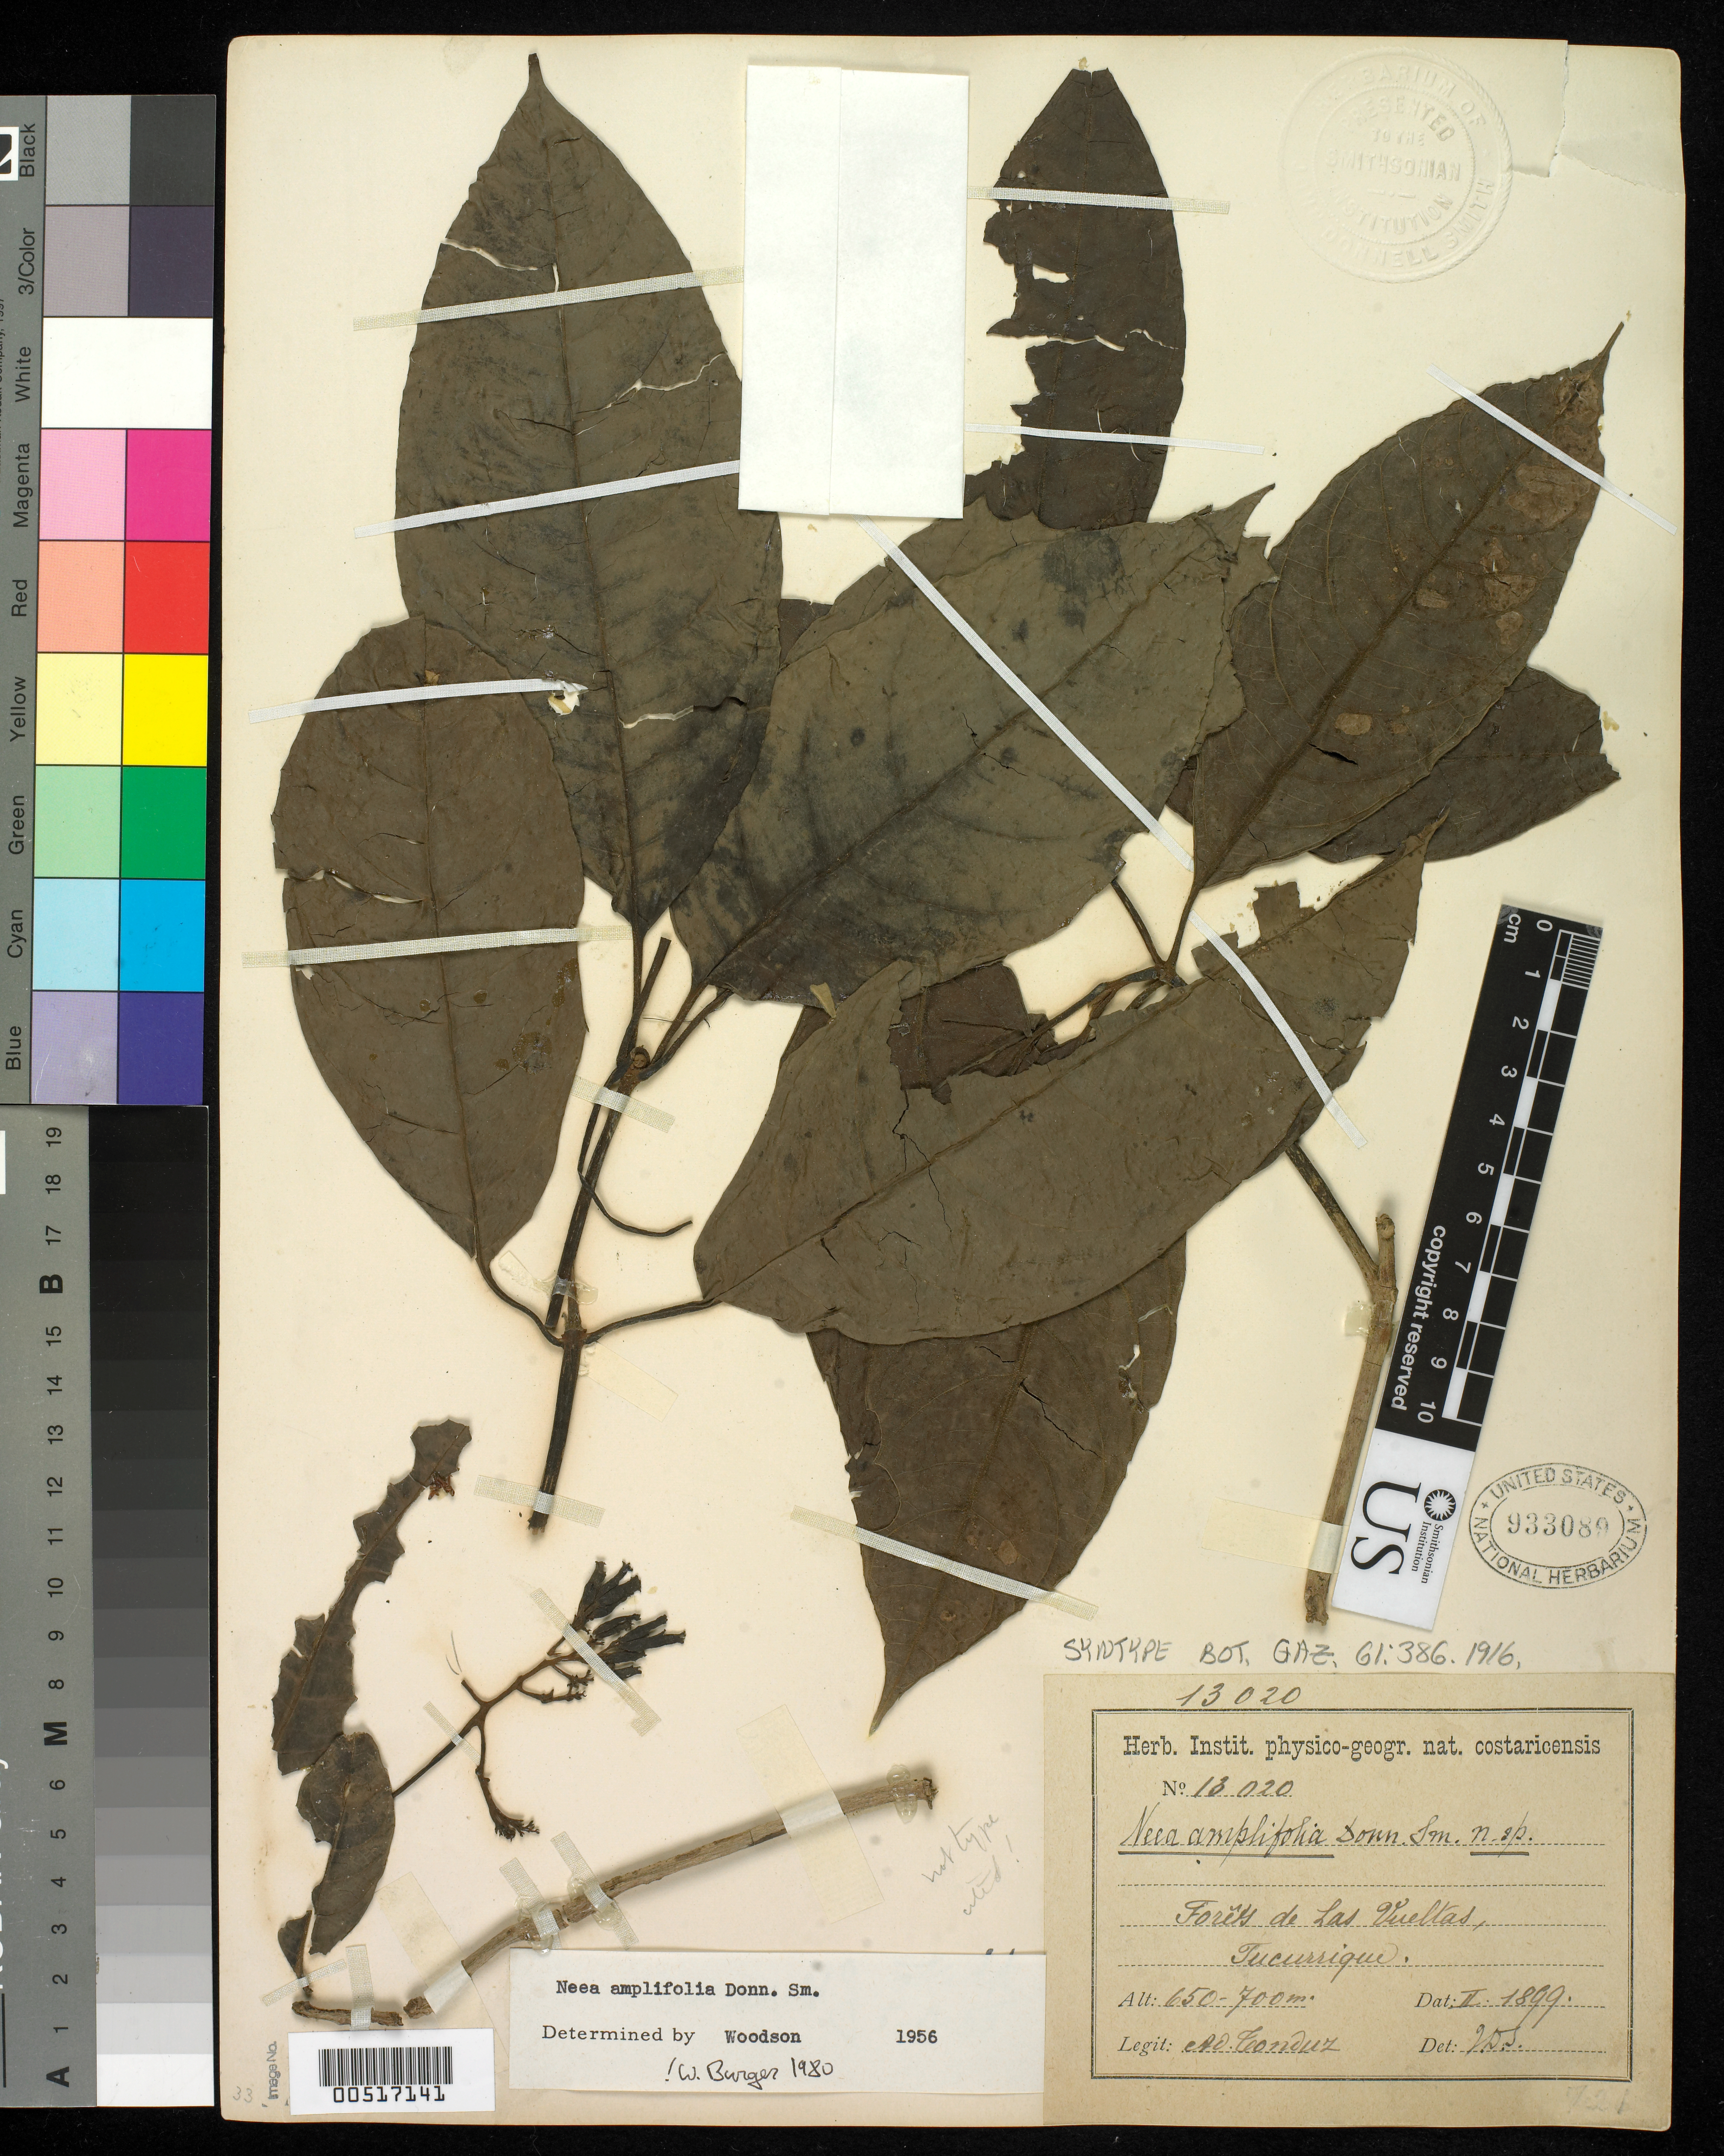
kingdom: Plantae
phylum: Tracheophyta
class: Magnoliopsida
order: Caryophyllales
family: Nyctaginaceae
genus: Neea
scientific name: Neea amplifolia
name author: Donn. Sm.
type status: Syntype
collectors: A. Tonduz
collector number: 13020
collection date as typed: Feb 1899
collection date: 1899-02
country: Costa Rica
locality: Forêts de Las Vueltas, Tucurrique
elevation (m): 650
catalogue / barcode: US 933089